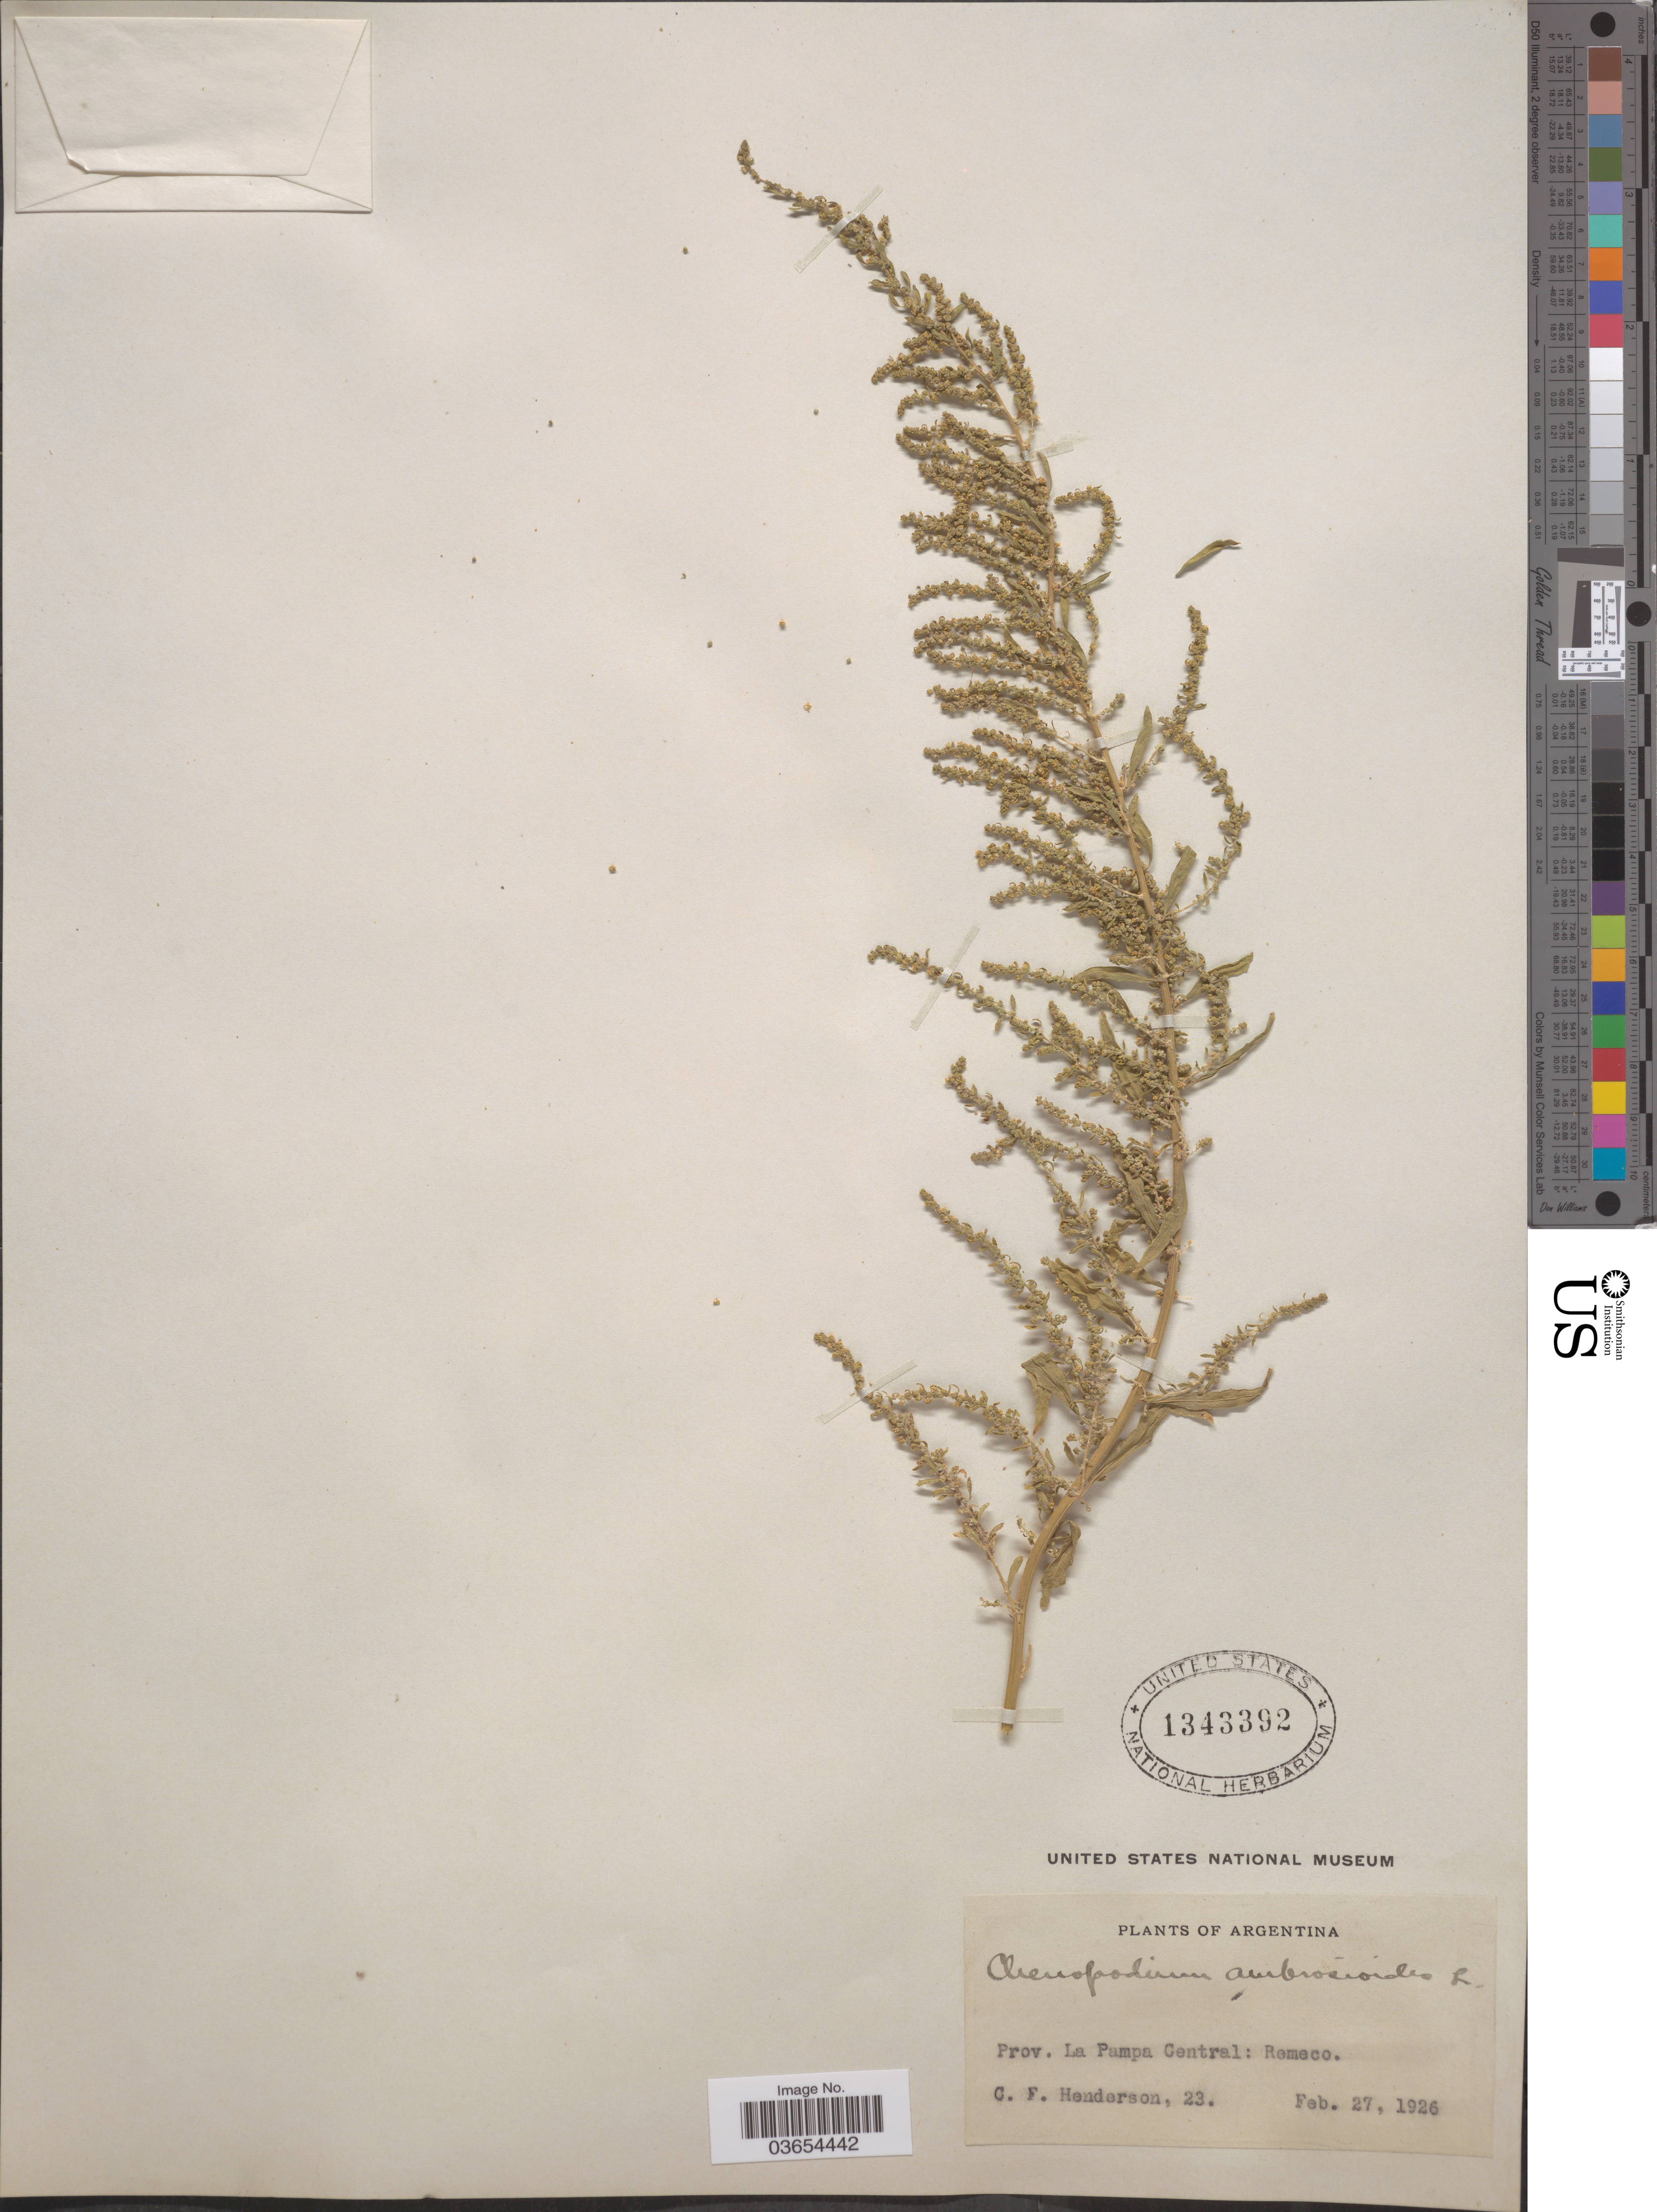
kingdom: Plantae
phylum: Tracheophyta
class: Magnoliopsida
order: Caryophyllales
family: Amaranthaceae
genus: Chenopodium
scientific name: Chenopodium ambrosioides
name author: L.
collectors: C. Henderson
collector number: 23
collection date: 1926-02-27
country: Argentina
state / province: La Pampa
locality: Prov. La Pampa Central: Remeco.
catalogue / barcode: US 1343392